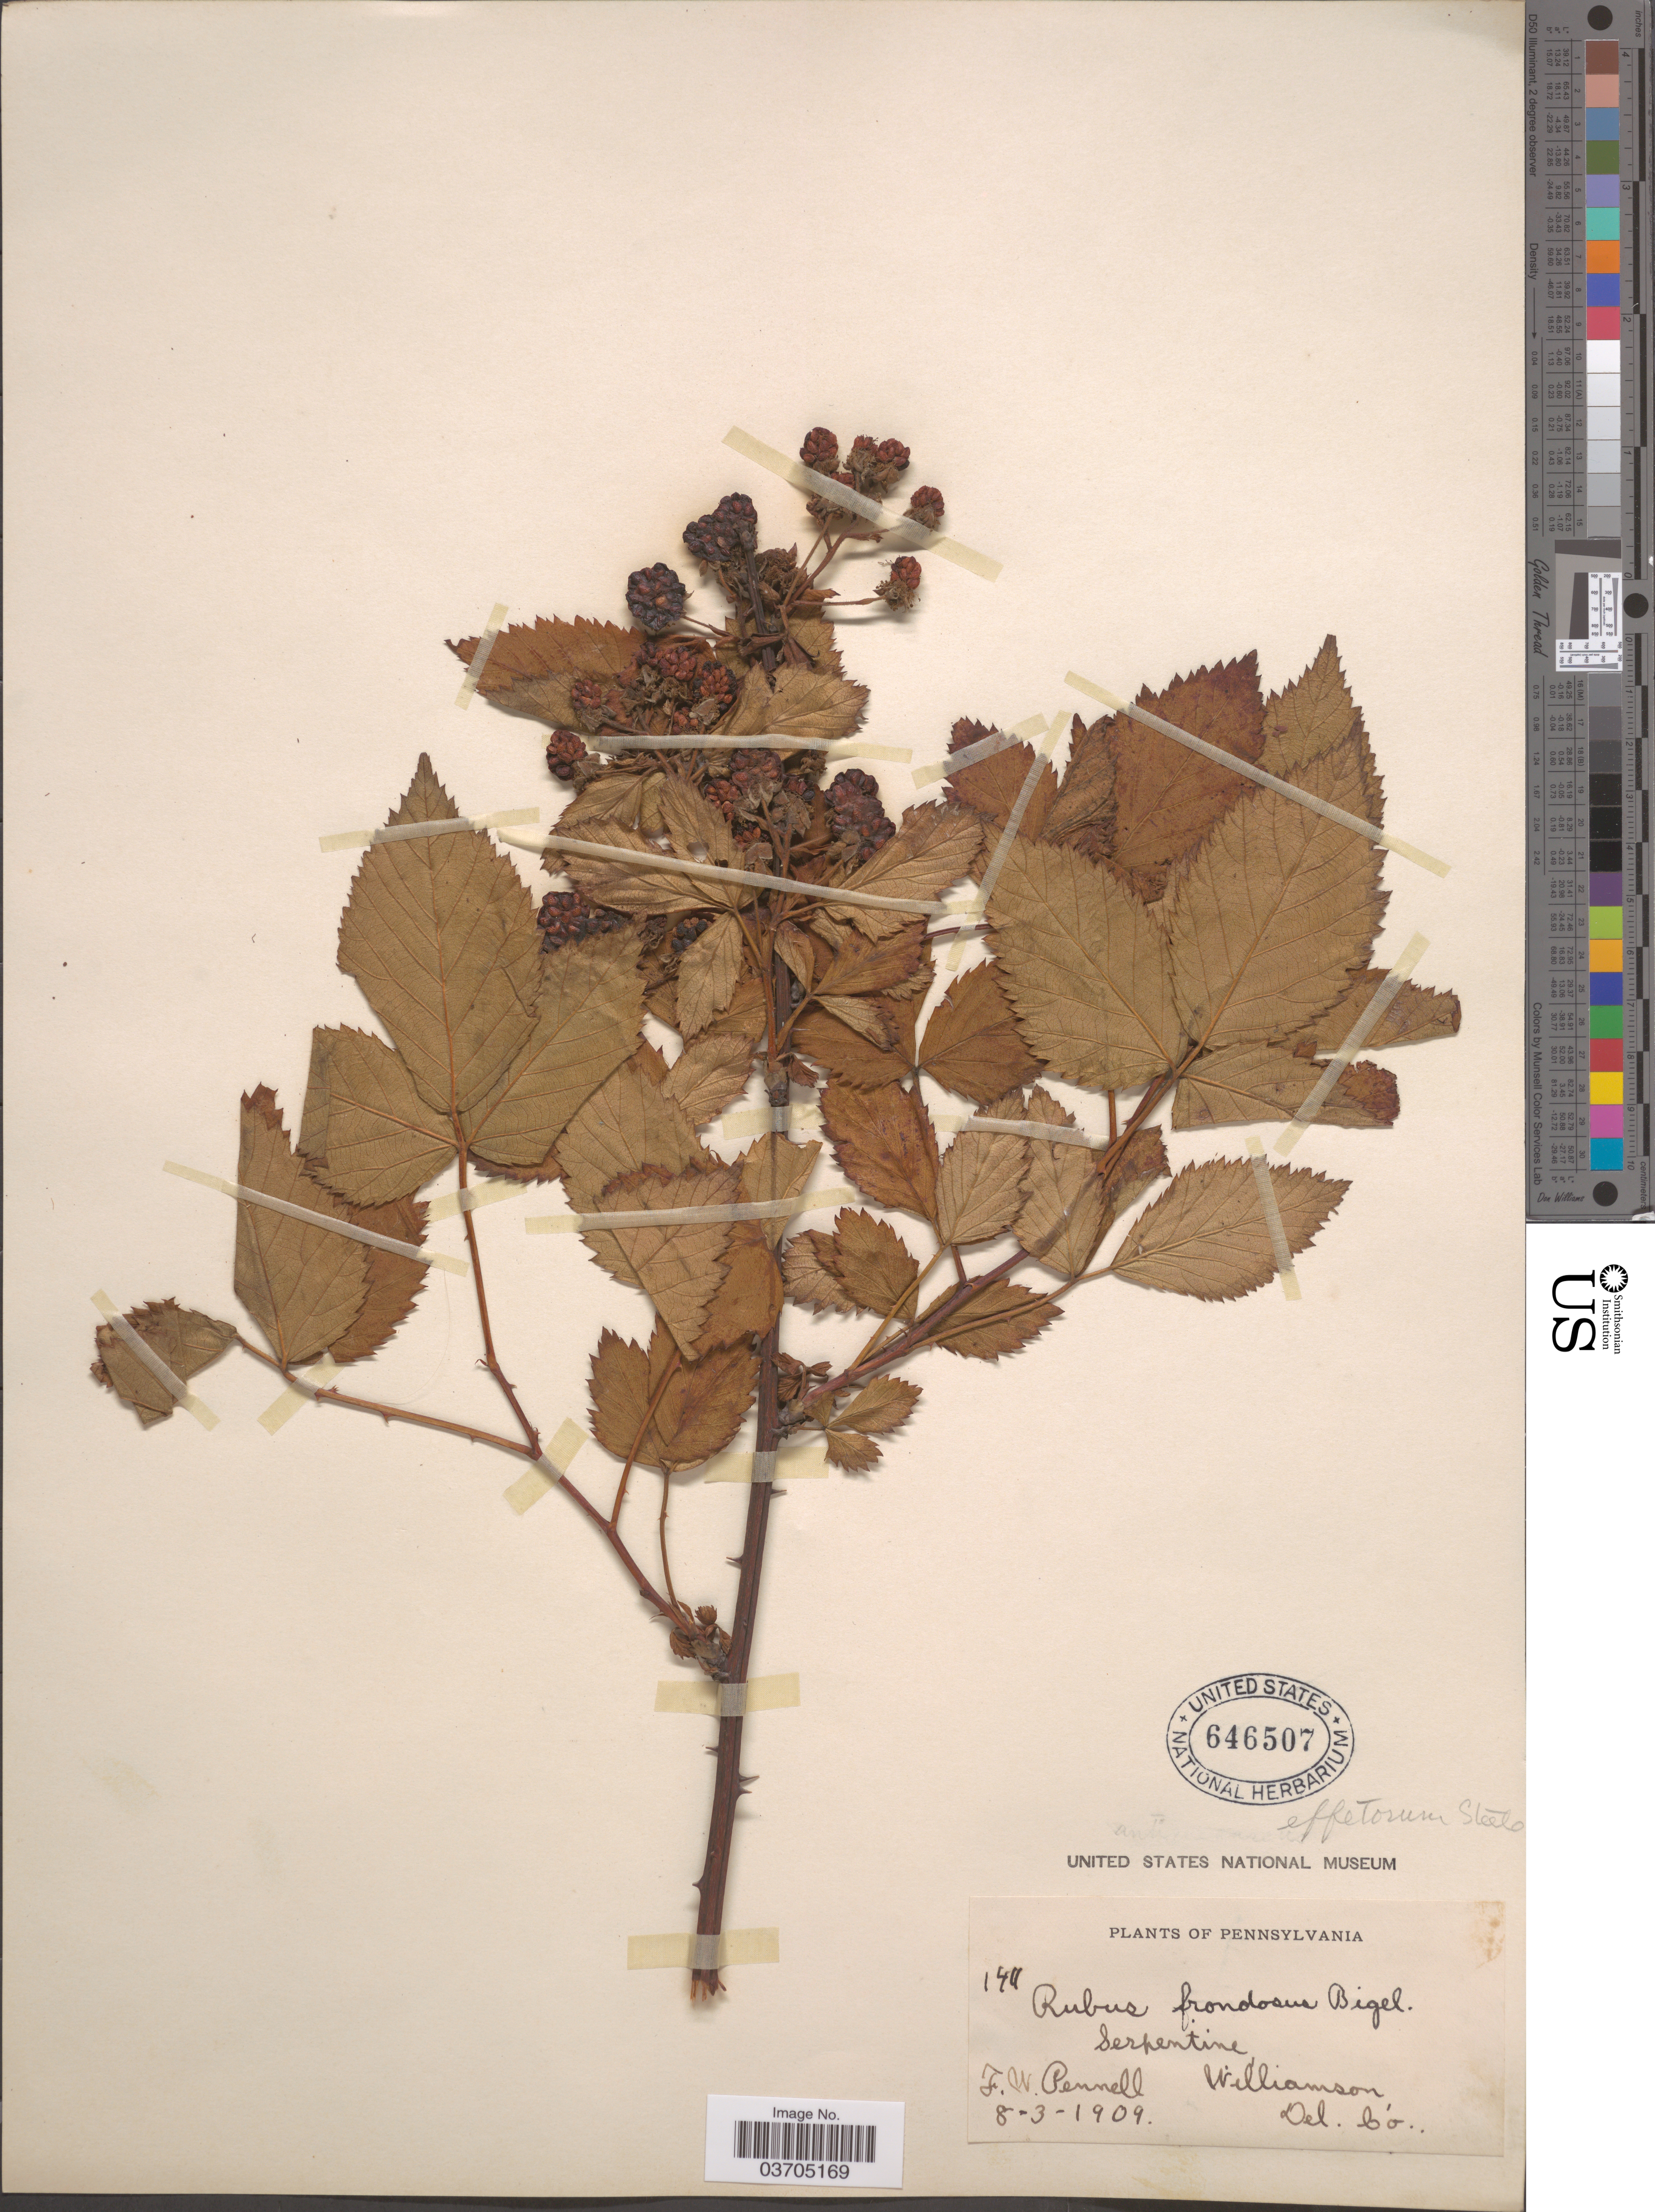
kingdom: Plantae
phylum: Tracheophyta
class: Magnoliopsida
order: Rosales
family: Rosaceae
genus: Rubus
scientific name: Rubus frondosus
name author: Bigelow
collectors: F. W. Pennell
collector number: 144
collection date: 1909-08-03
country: United States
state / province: Pennsylvania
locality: Serpentine, Williamson, Del. Co.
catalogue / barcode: US 646507